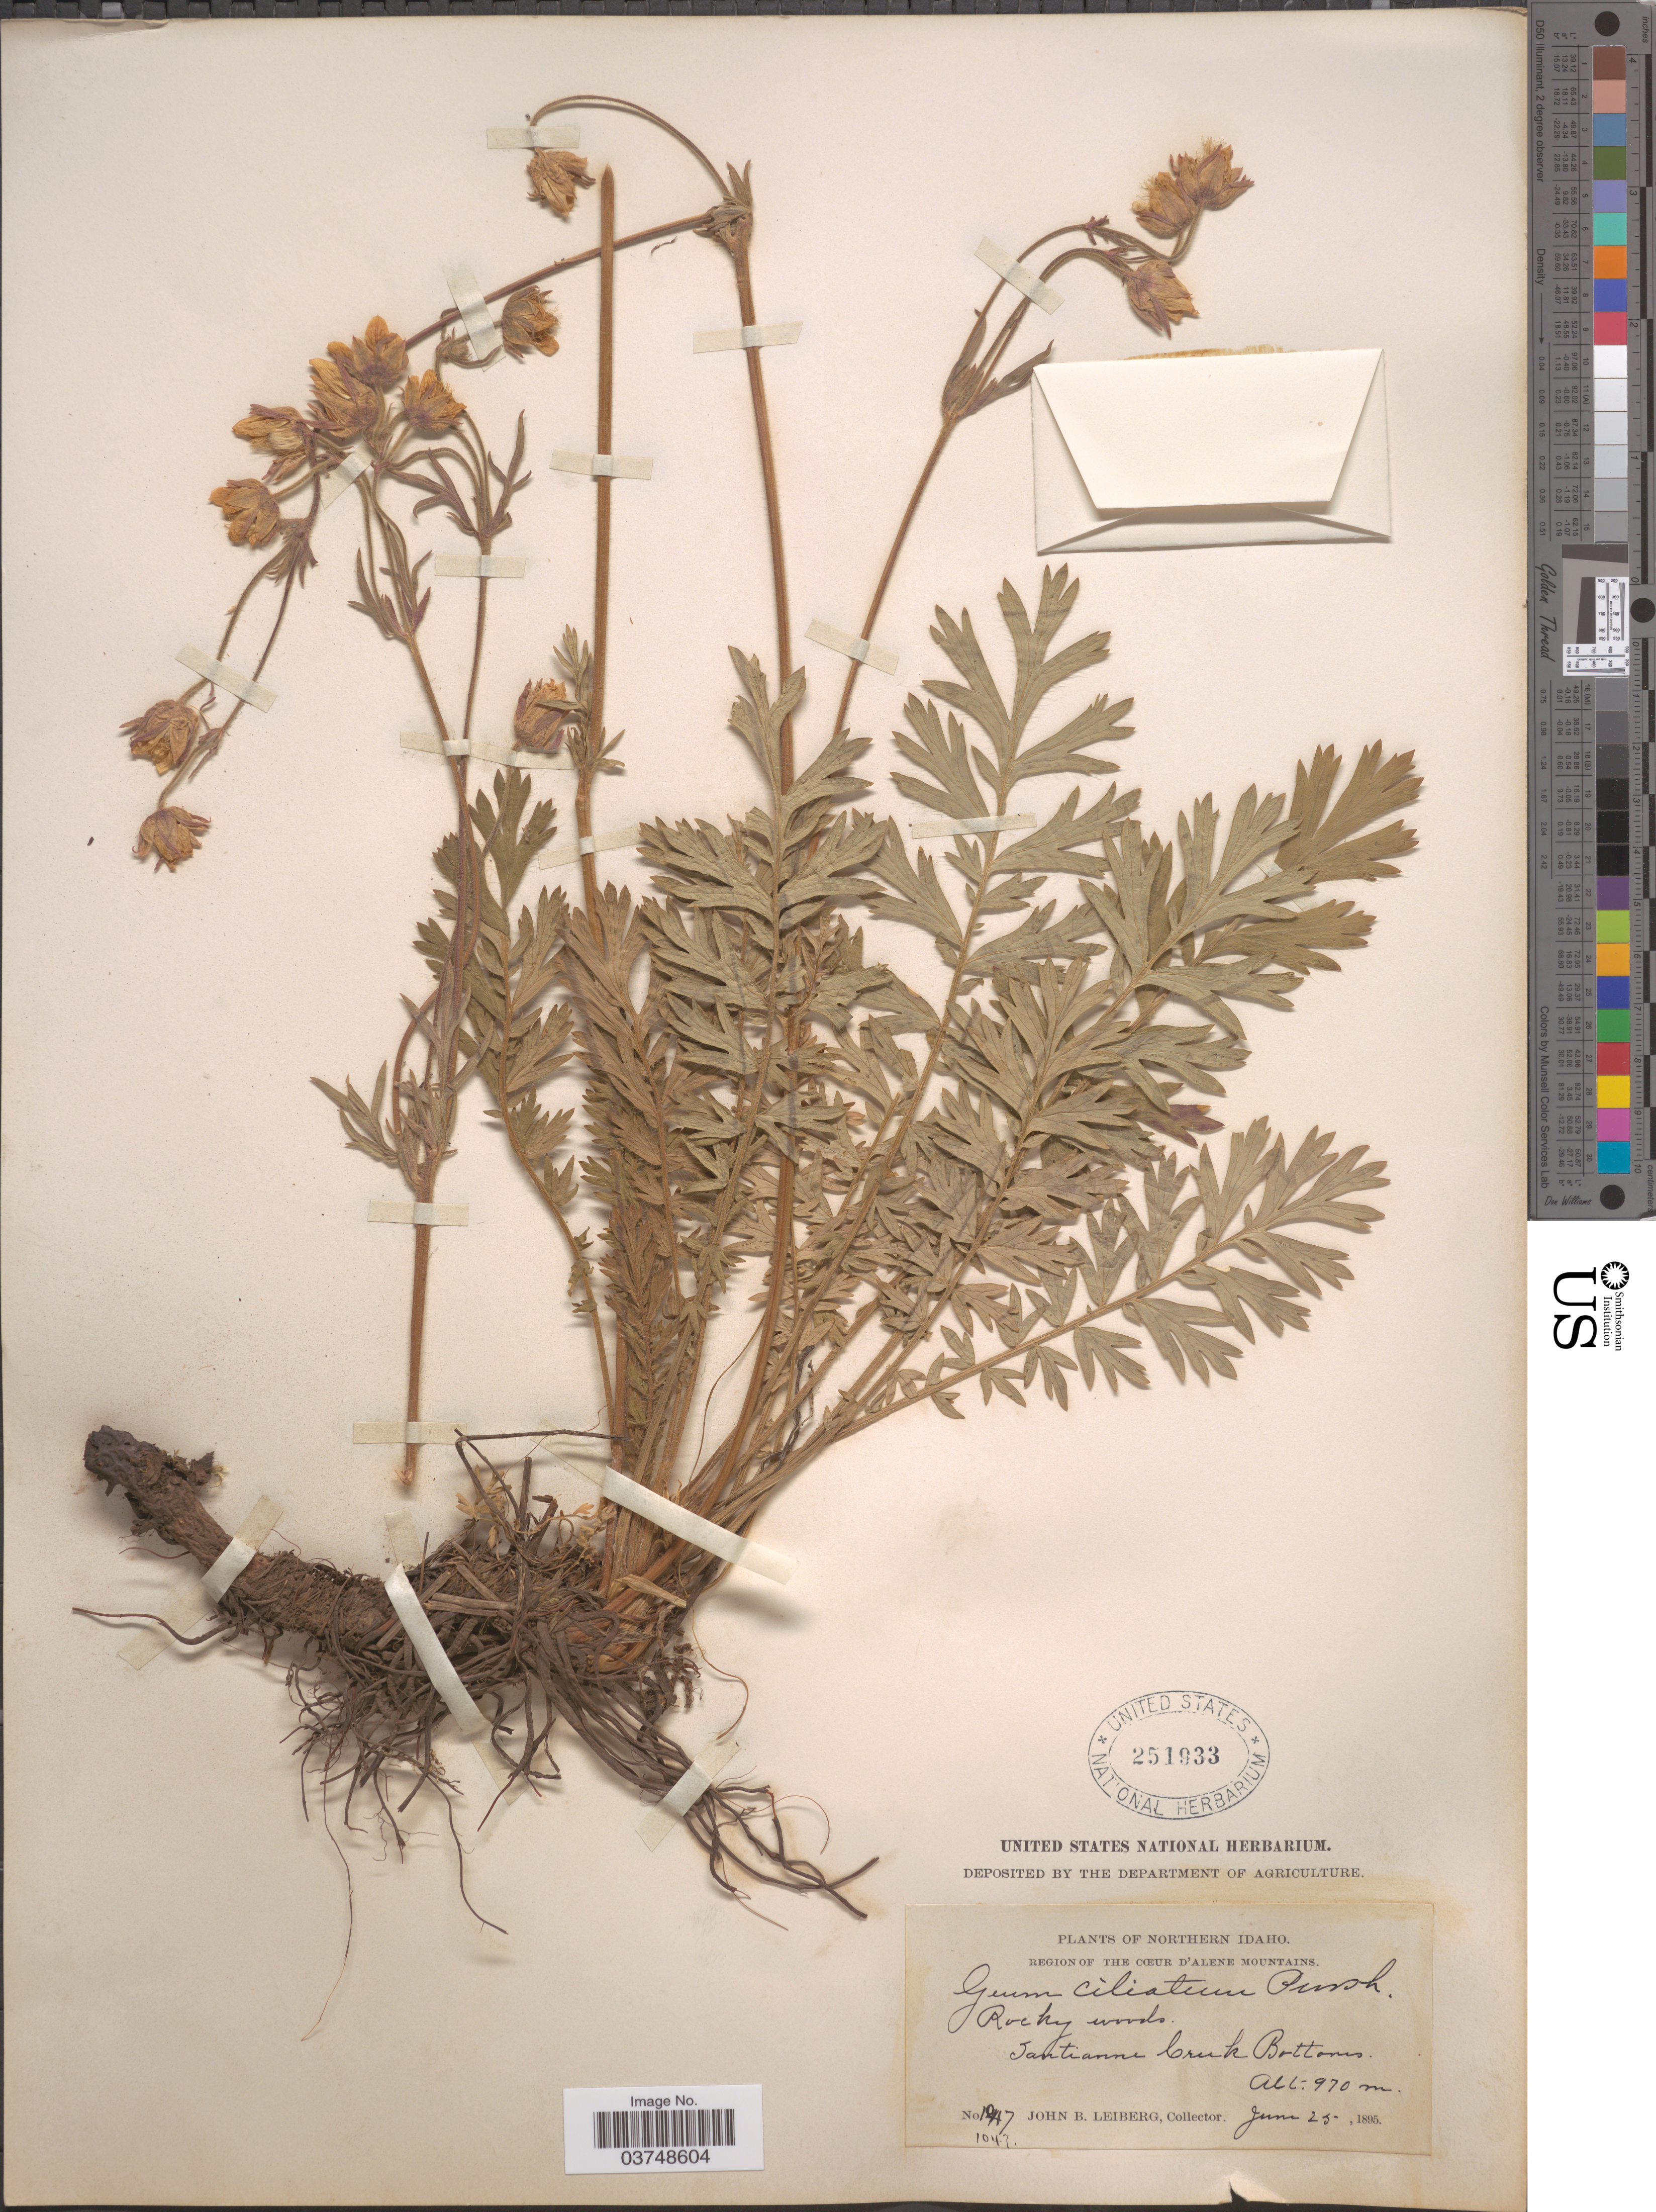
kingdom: Plantae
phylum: Tracheophyta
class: Magnoliopsida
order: Rosales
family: Rosaceae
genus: Geum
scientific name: Geum triflorum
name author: Pursh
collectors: J. B. Leiberg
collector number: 1047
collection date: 1895-06-25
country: United States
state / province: Idaho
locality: Northern Idaho. Region of the Cœur d'Alene Mountains. Santianne Creek Bottoms.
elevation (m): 970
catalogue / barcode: US 251933